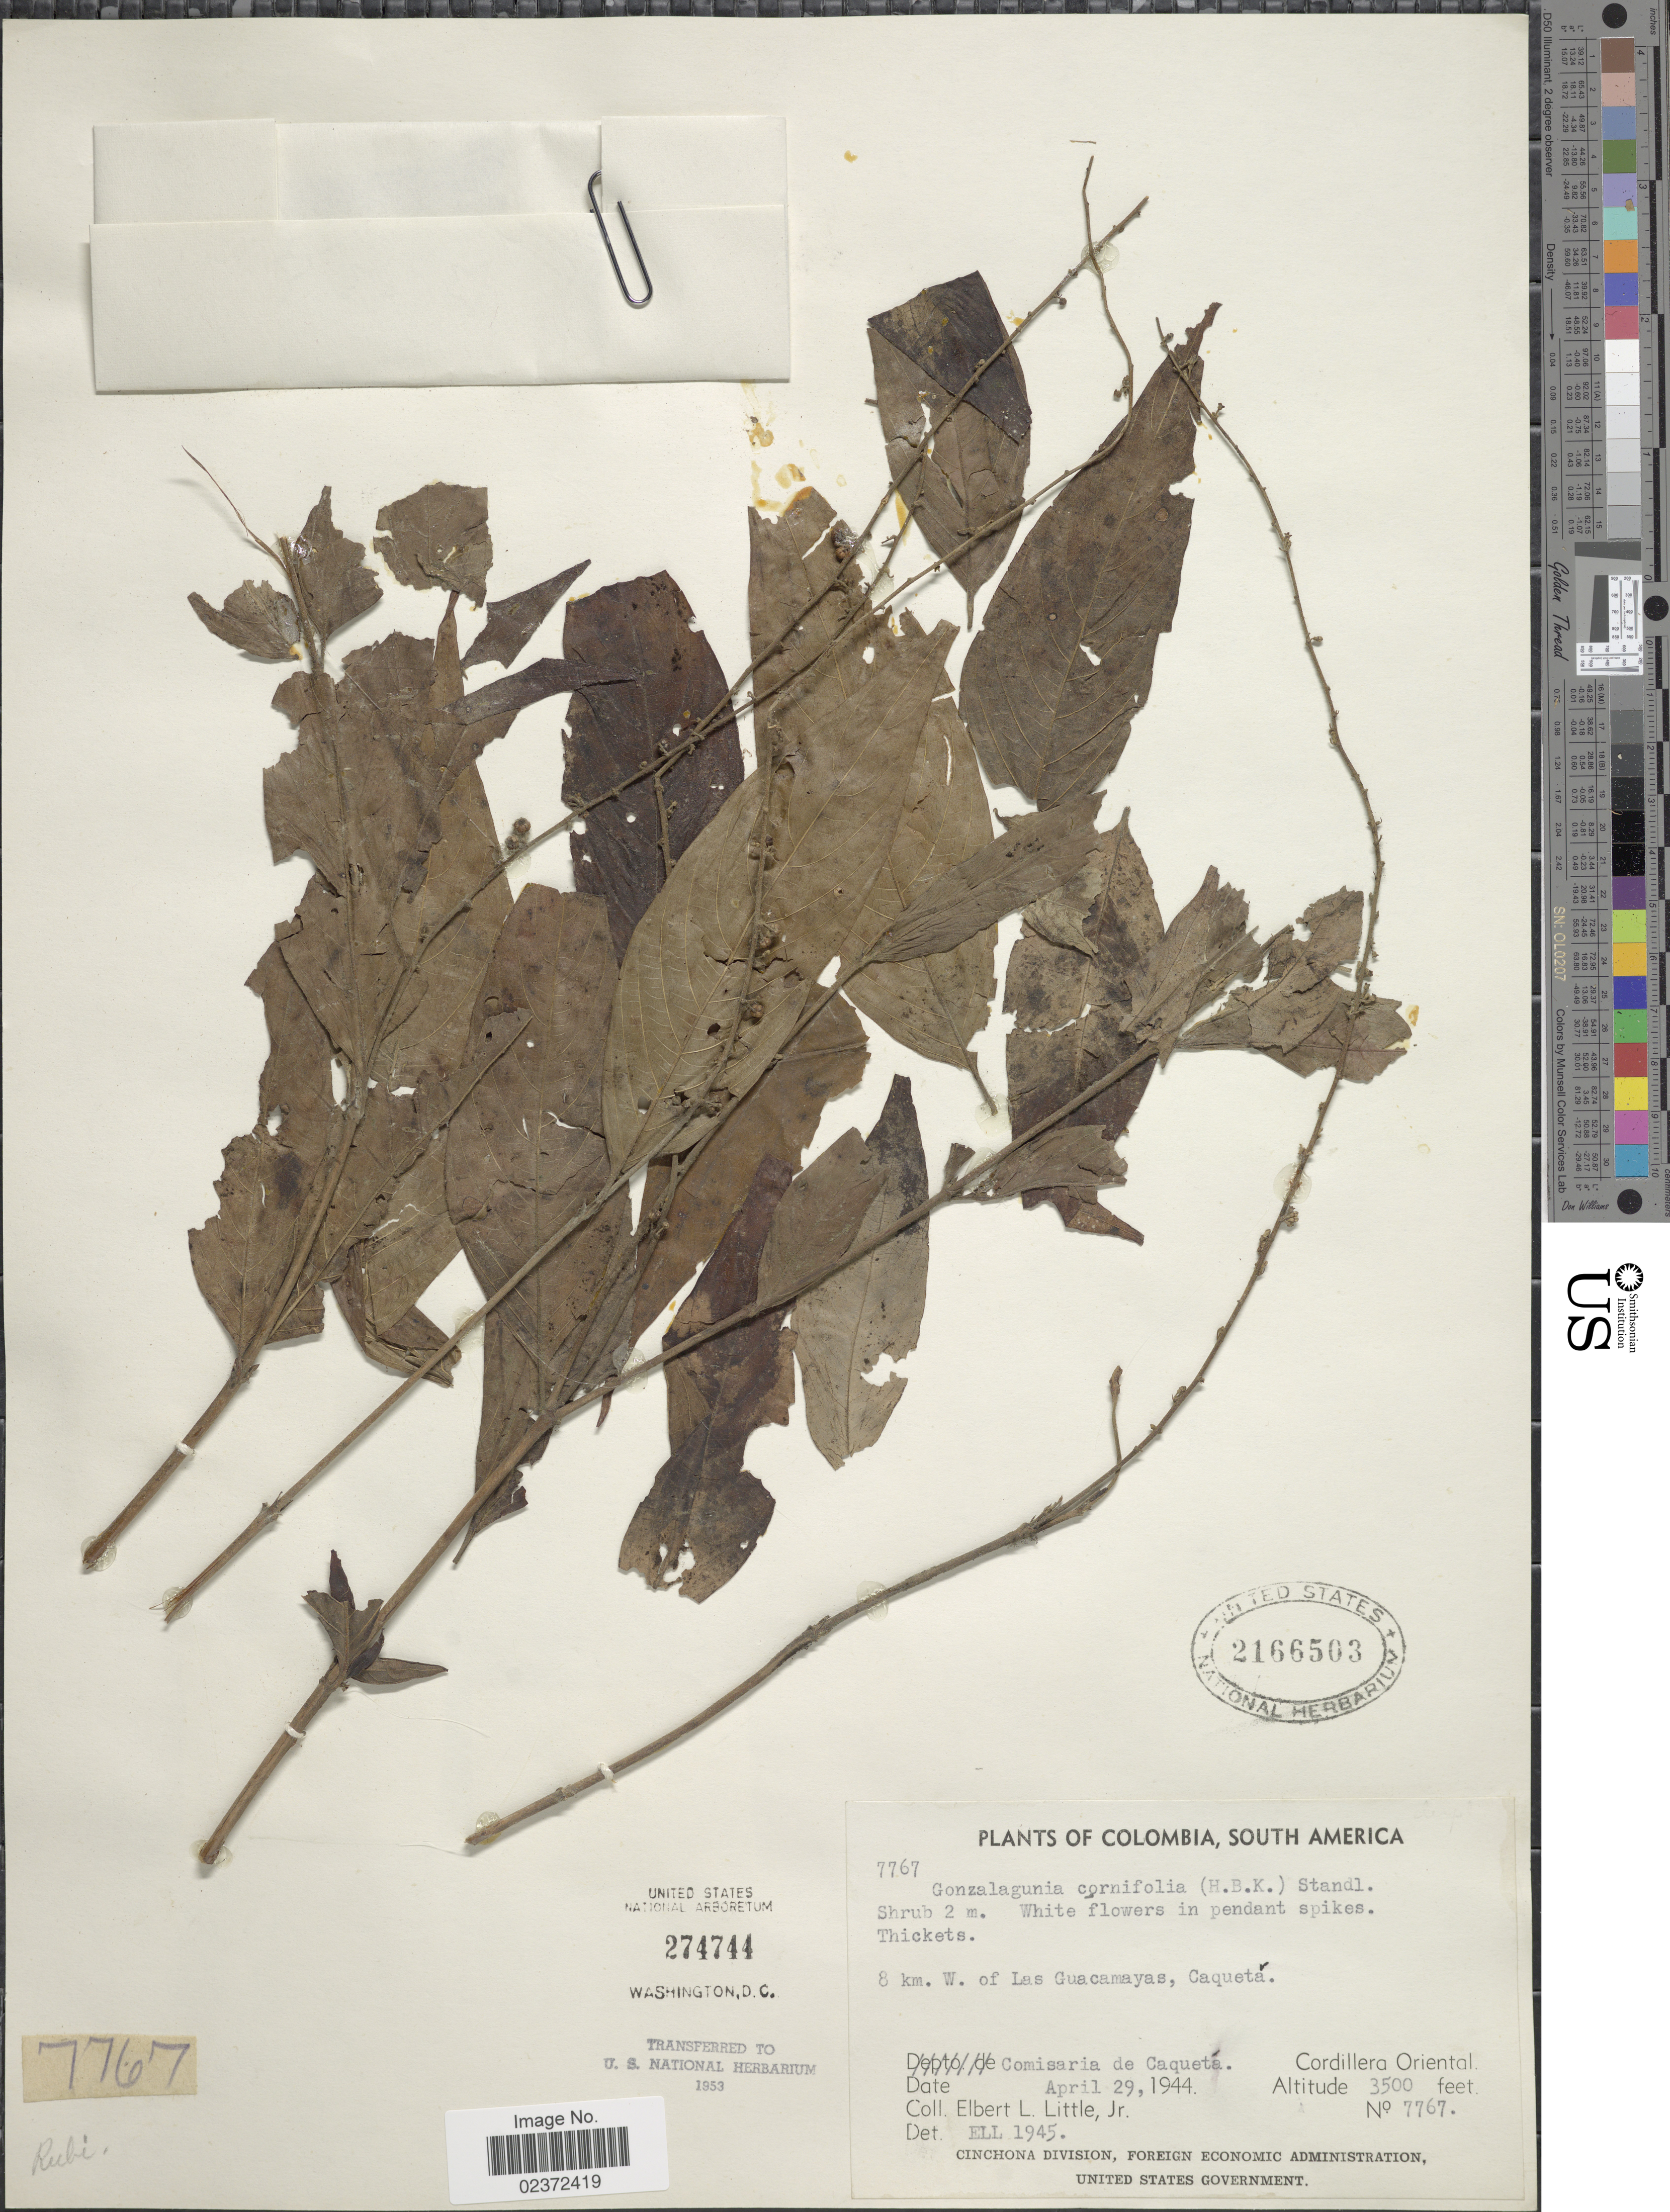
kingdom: Plantae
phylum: Tracheophyta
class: Magnoliopsida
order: Gentianales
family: Rubiaceae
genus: Gonzalagunia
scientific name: Gonzalagunia cornifolia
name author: (Kunth) Standl.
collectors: E. L. Little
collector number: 7767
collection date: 1944-04-29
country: Colombia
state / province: Caquetá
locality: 8 km W of Las Guacamayas, Caquetá, Comisaria de Caquetá. Cordillera Oriental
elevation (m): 1067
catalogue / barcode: US 274744